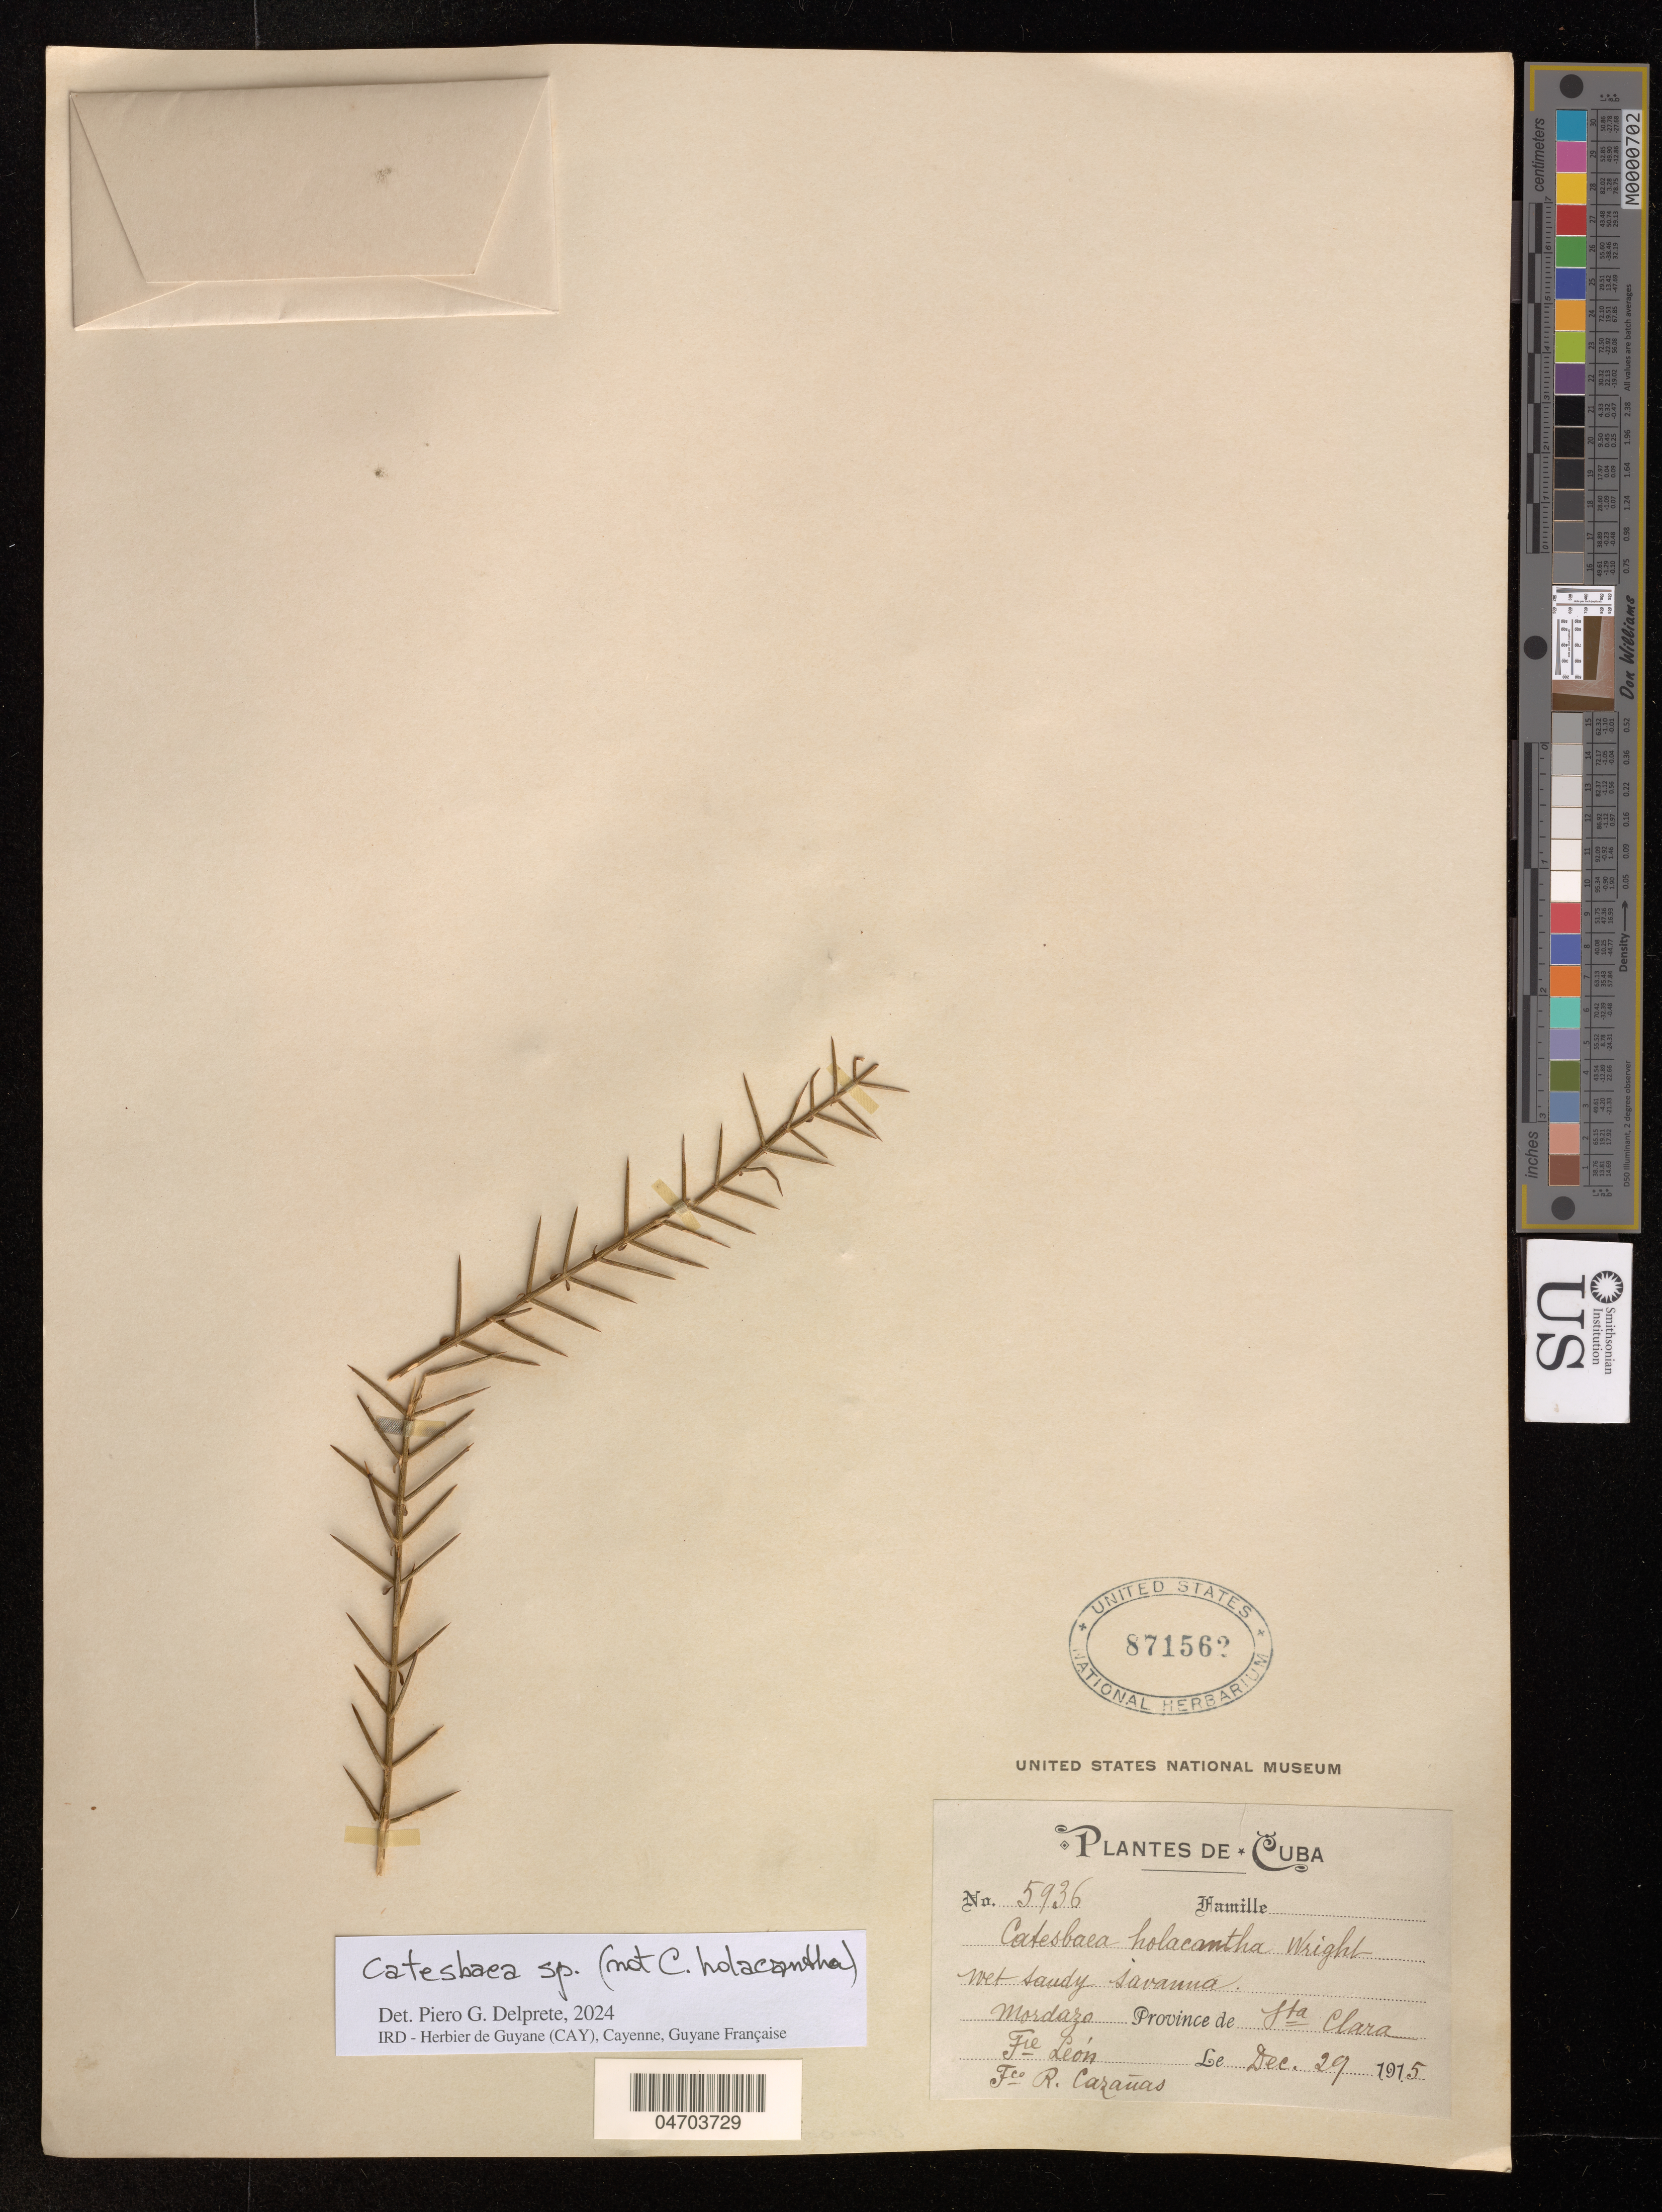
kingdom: Plantae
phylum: Tracheophyta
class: Magnoliopsida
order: Gentianales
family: Rubiaceae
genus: Catesbaea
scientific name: Catesbaea sp.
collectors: Bro. León & F. Cazañas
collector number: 5936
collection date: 1915-12-29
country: Cuba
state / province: Villa Clara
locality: Mordazo. Province de Sta Clara.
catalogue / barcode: US 871562